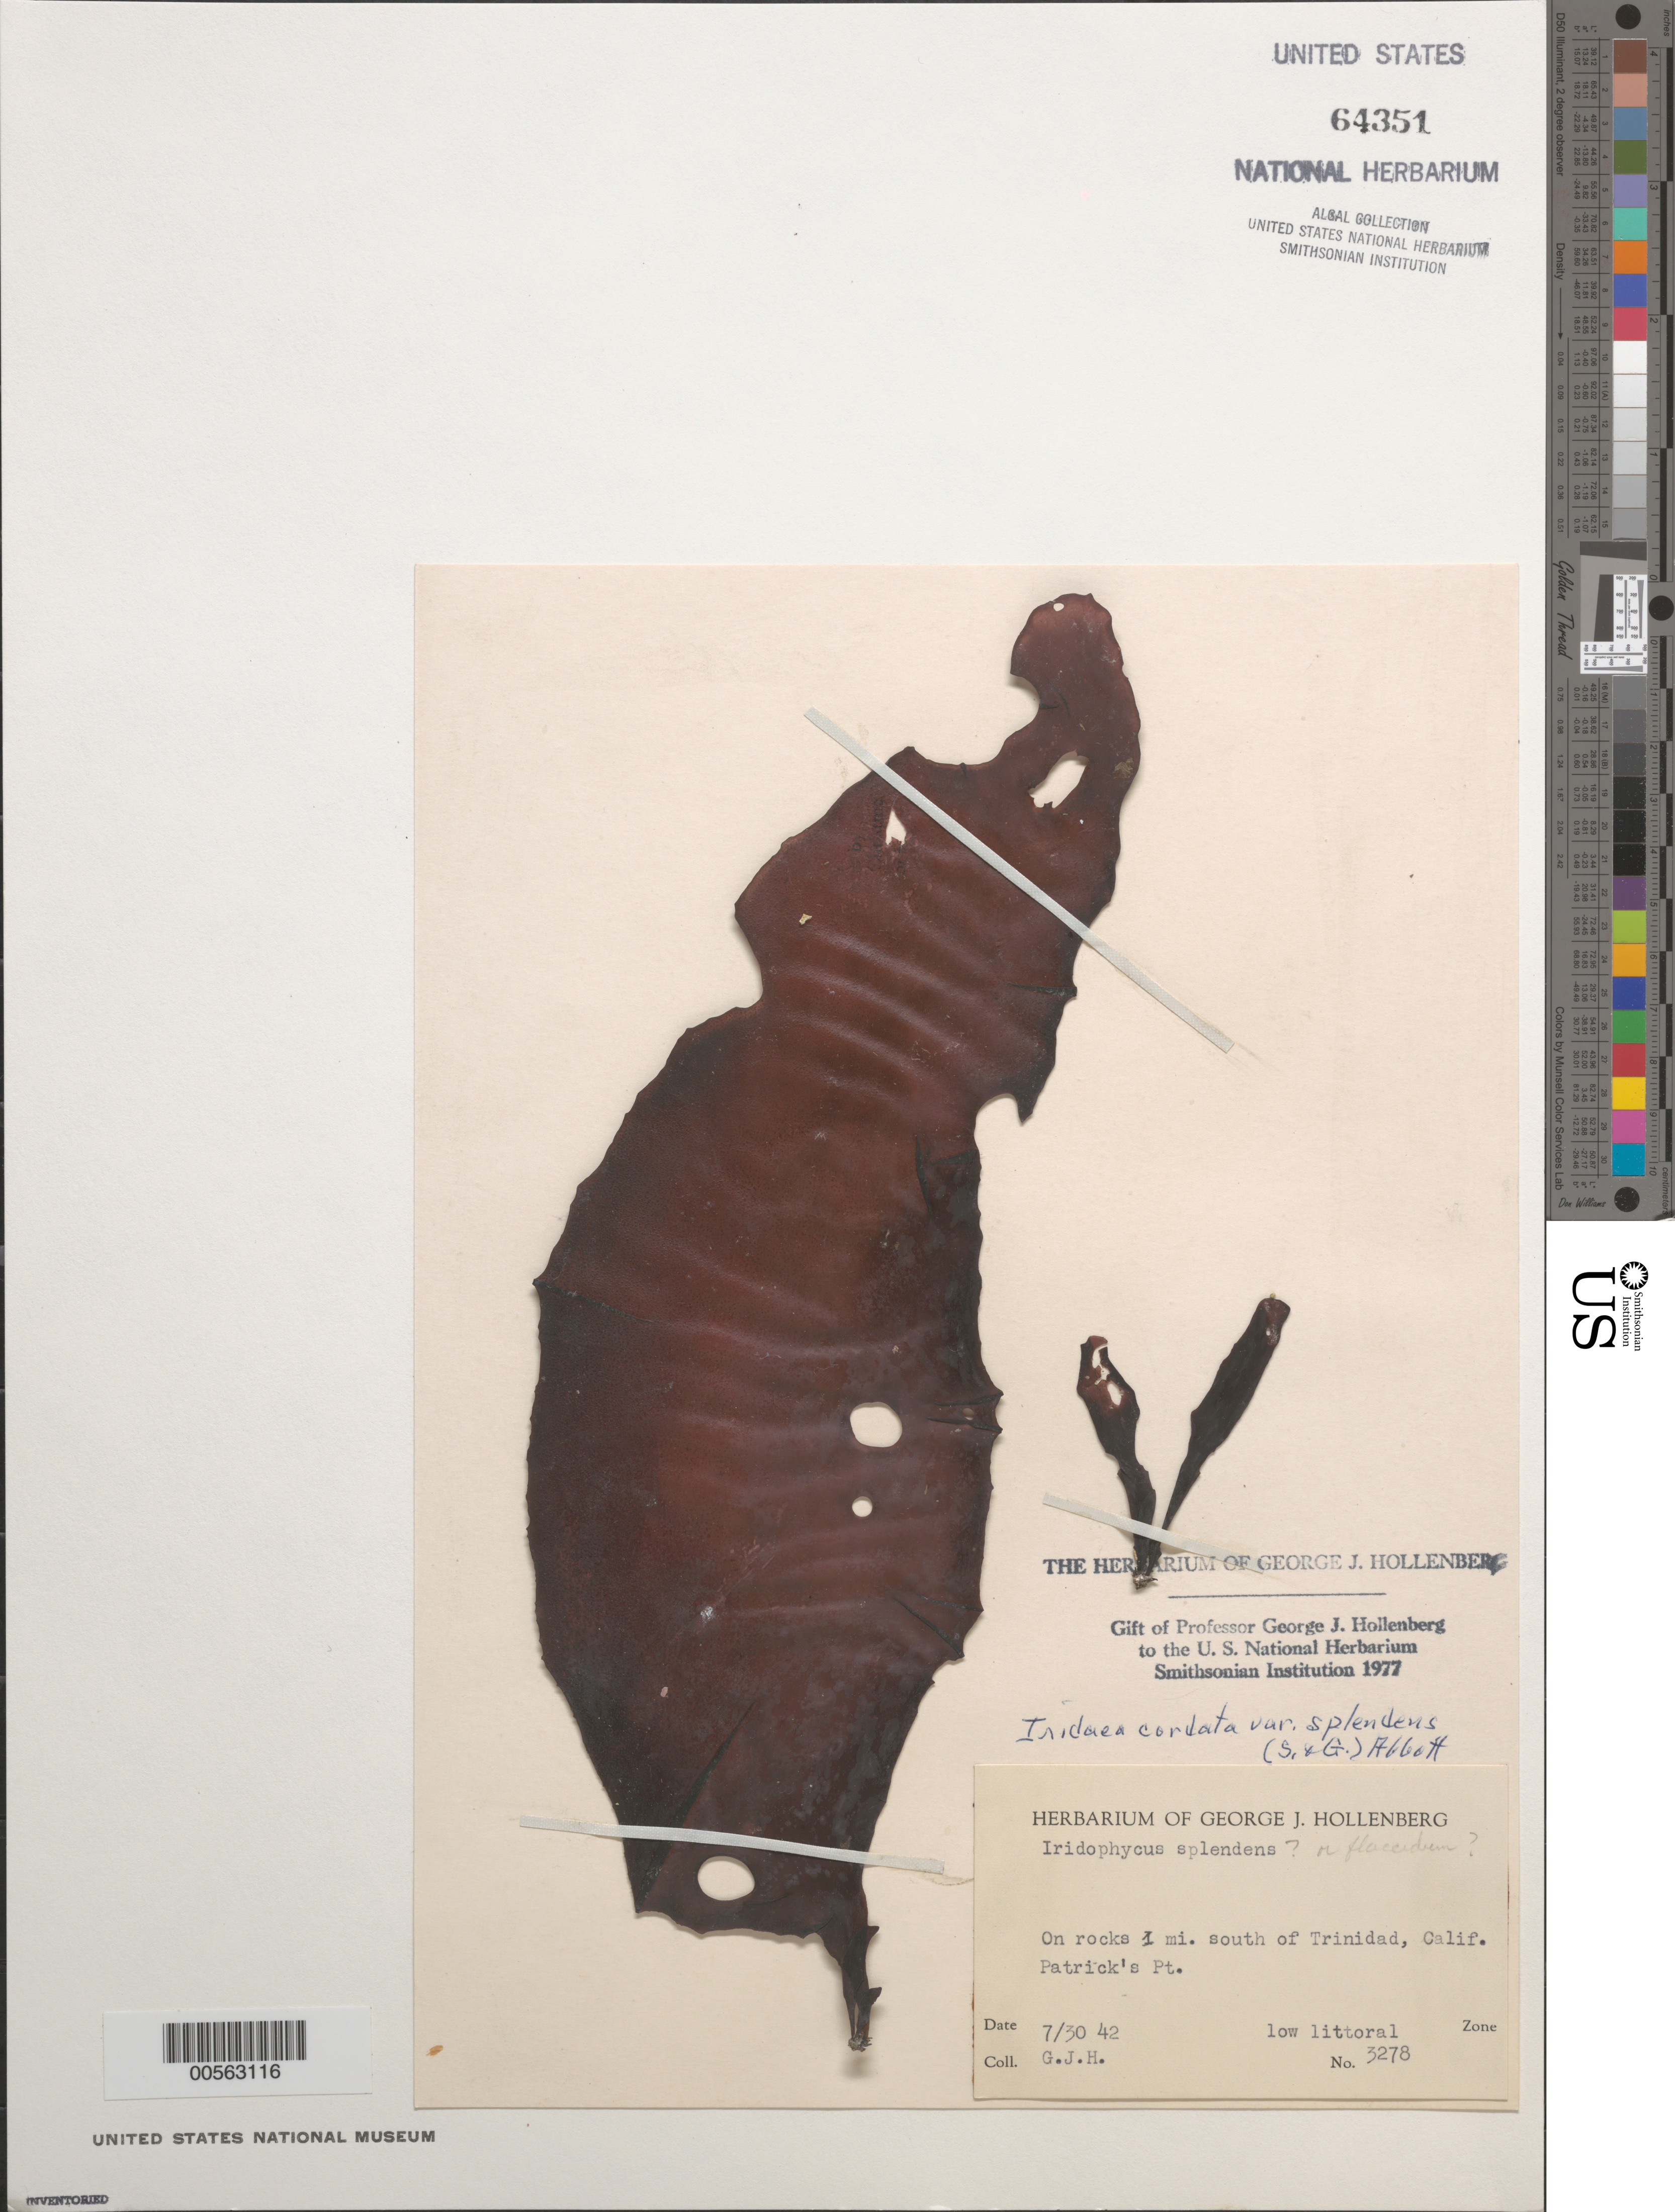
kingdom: Plantae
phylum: Rhodophyta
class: Florideophyceae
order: Gigartinales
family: Gigartinaceae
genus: Iridaea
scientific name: Iridaea cordata var. splendens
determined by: Hollenberg, George J.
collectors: G. Hollenberg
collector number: GJH 3278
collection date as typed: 30 Jul 1942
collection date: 1942-07-30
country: United States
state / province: California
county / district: Humboldt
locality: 1 mile south of Trinidad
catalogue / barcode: US 64351